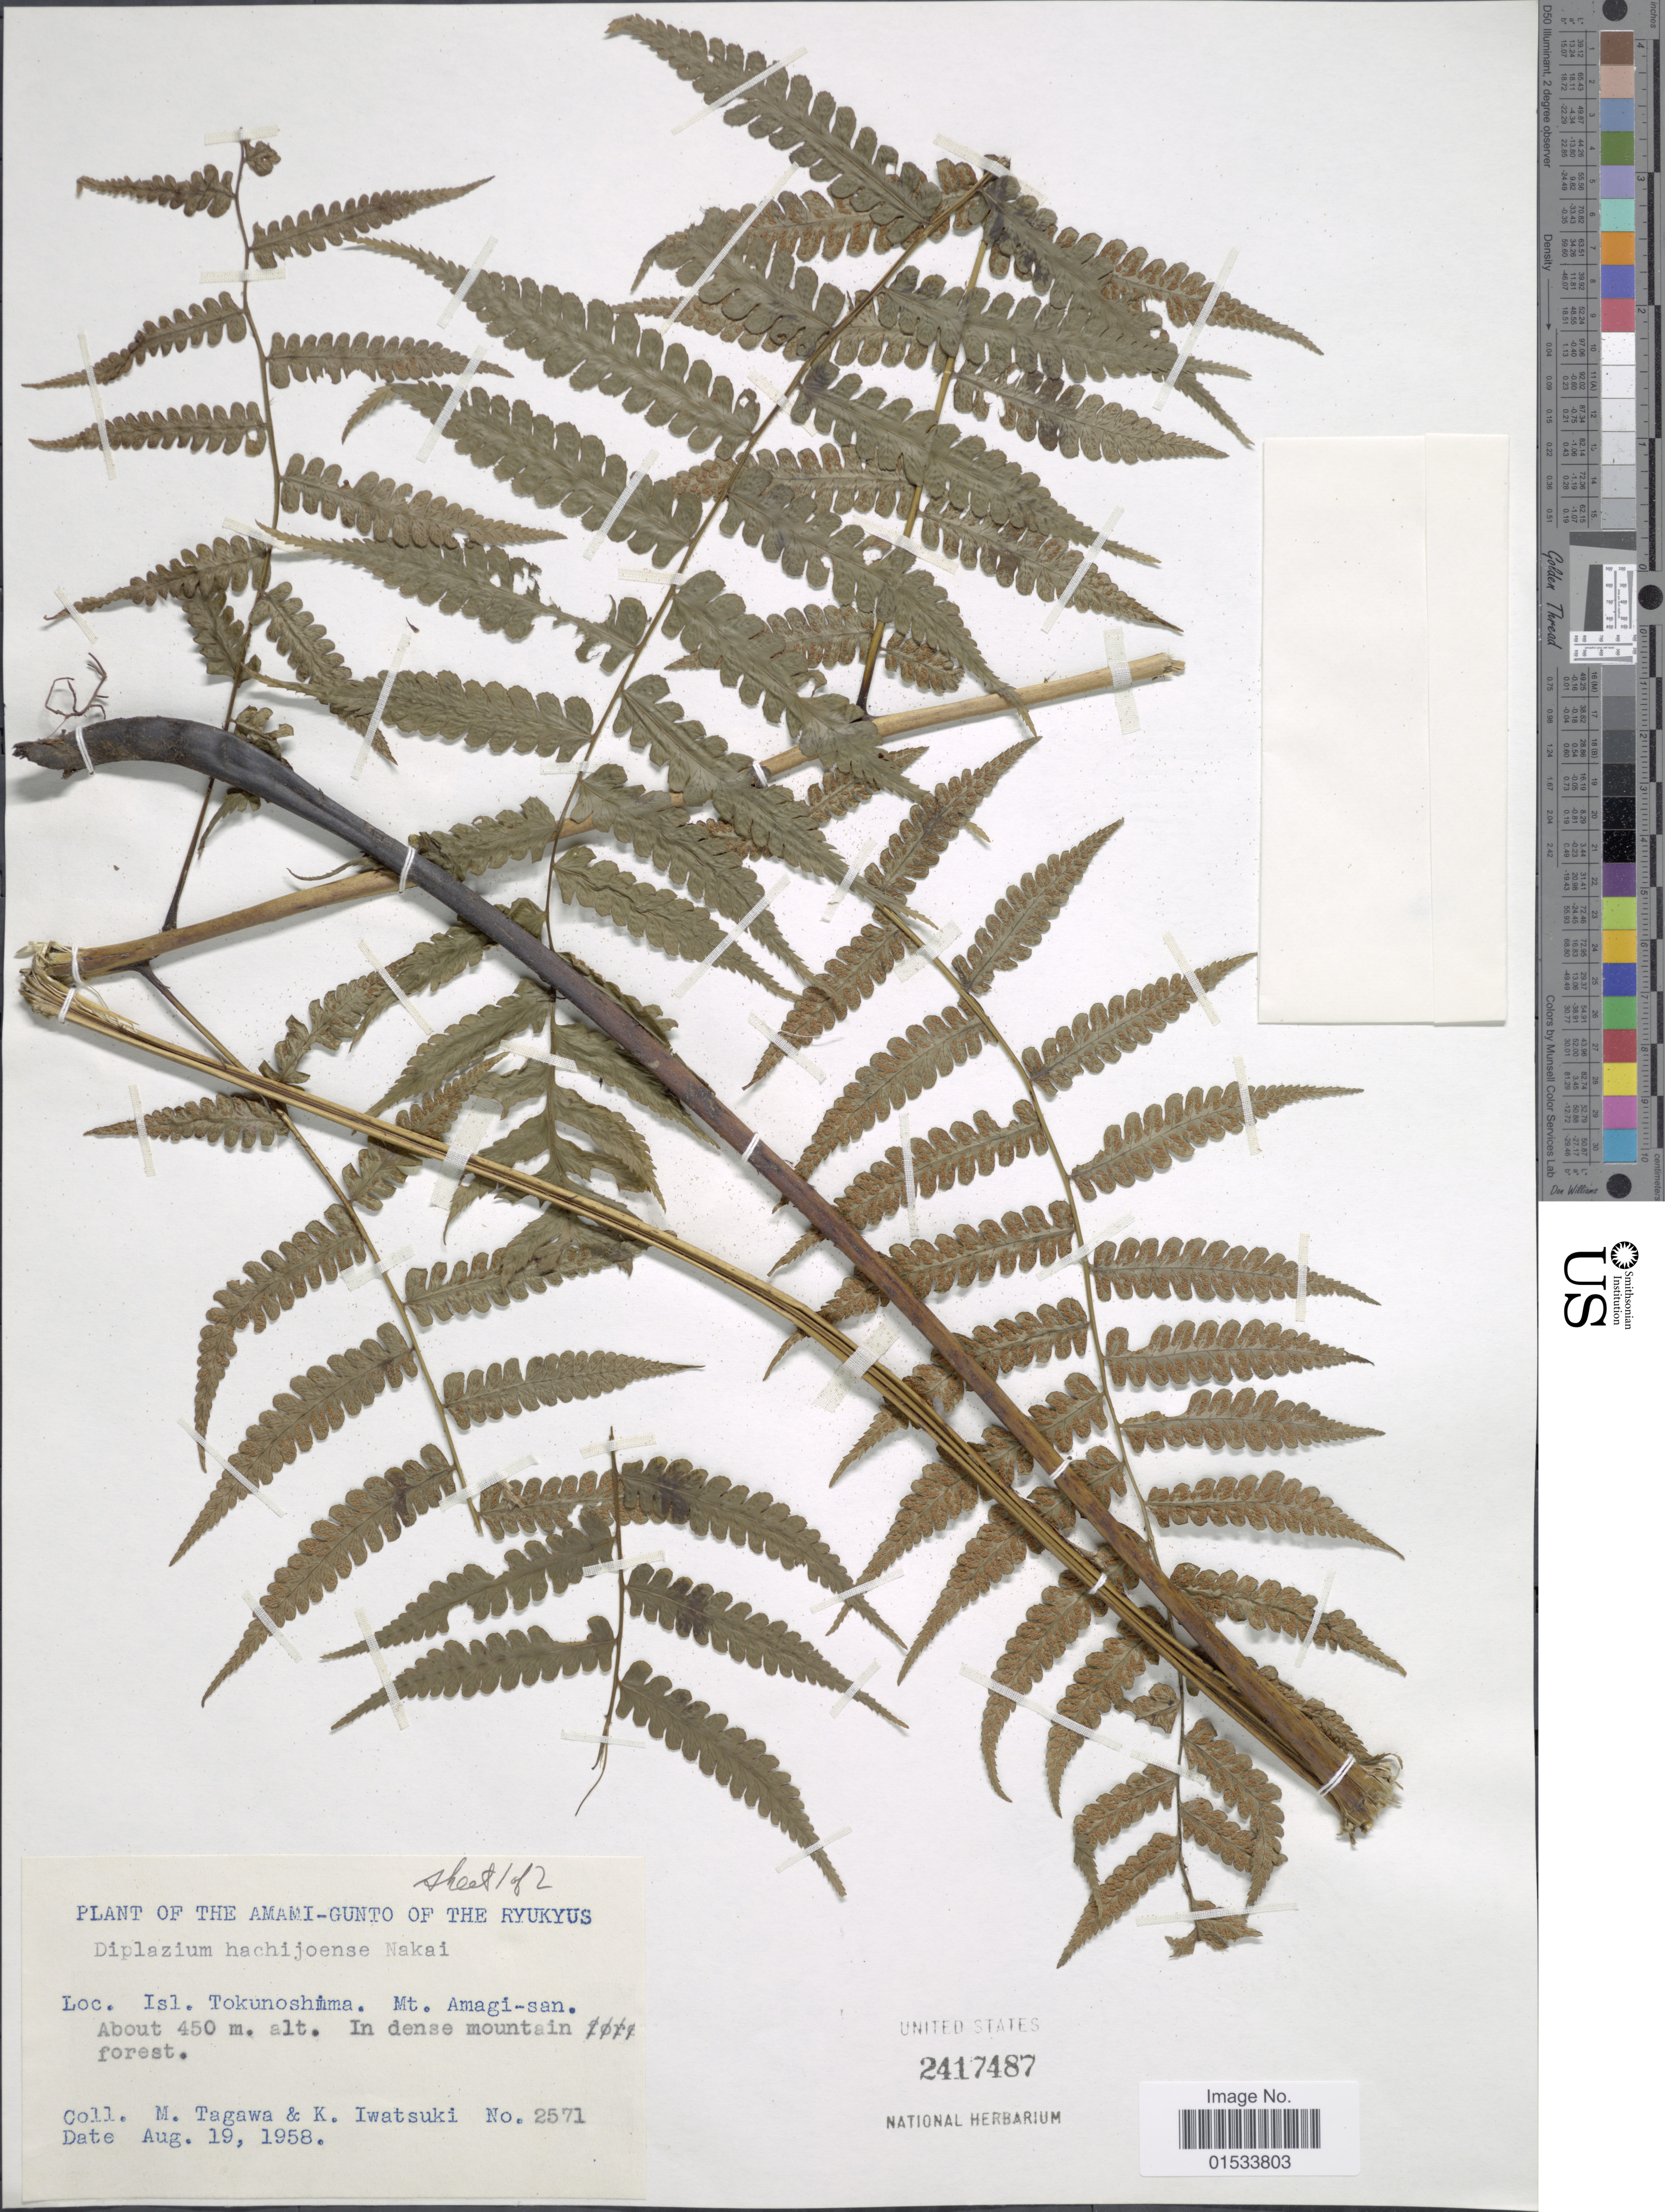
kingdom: Plantae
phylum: Tracheophyta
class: Polypodiopsida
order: Polypodiales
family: Athyriaceae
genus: Diplazium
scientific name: Diplazium hachijoense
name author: Nakai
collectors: M. Tagawa & K. Iwatsuki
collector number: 2571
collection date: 1958-08-19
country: Japan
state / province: Okinawa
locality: Amami- Gunto of the Ryukyus, Isl. Tokunoshima, Mt. Amagi- san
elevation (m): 450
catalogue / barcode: US 2417487